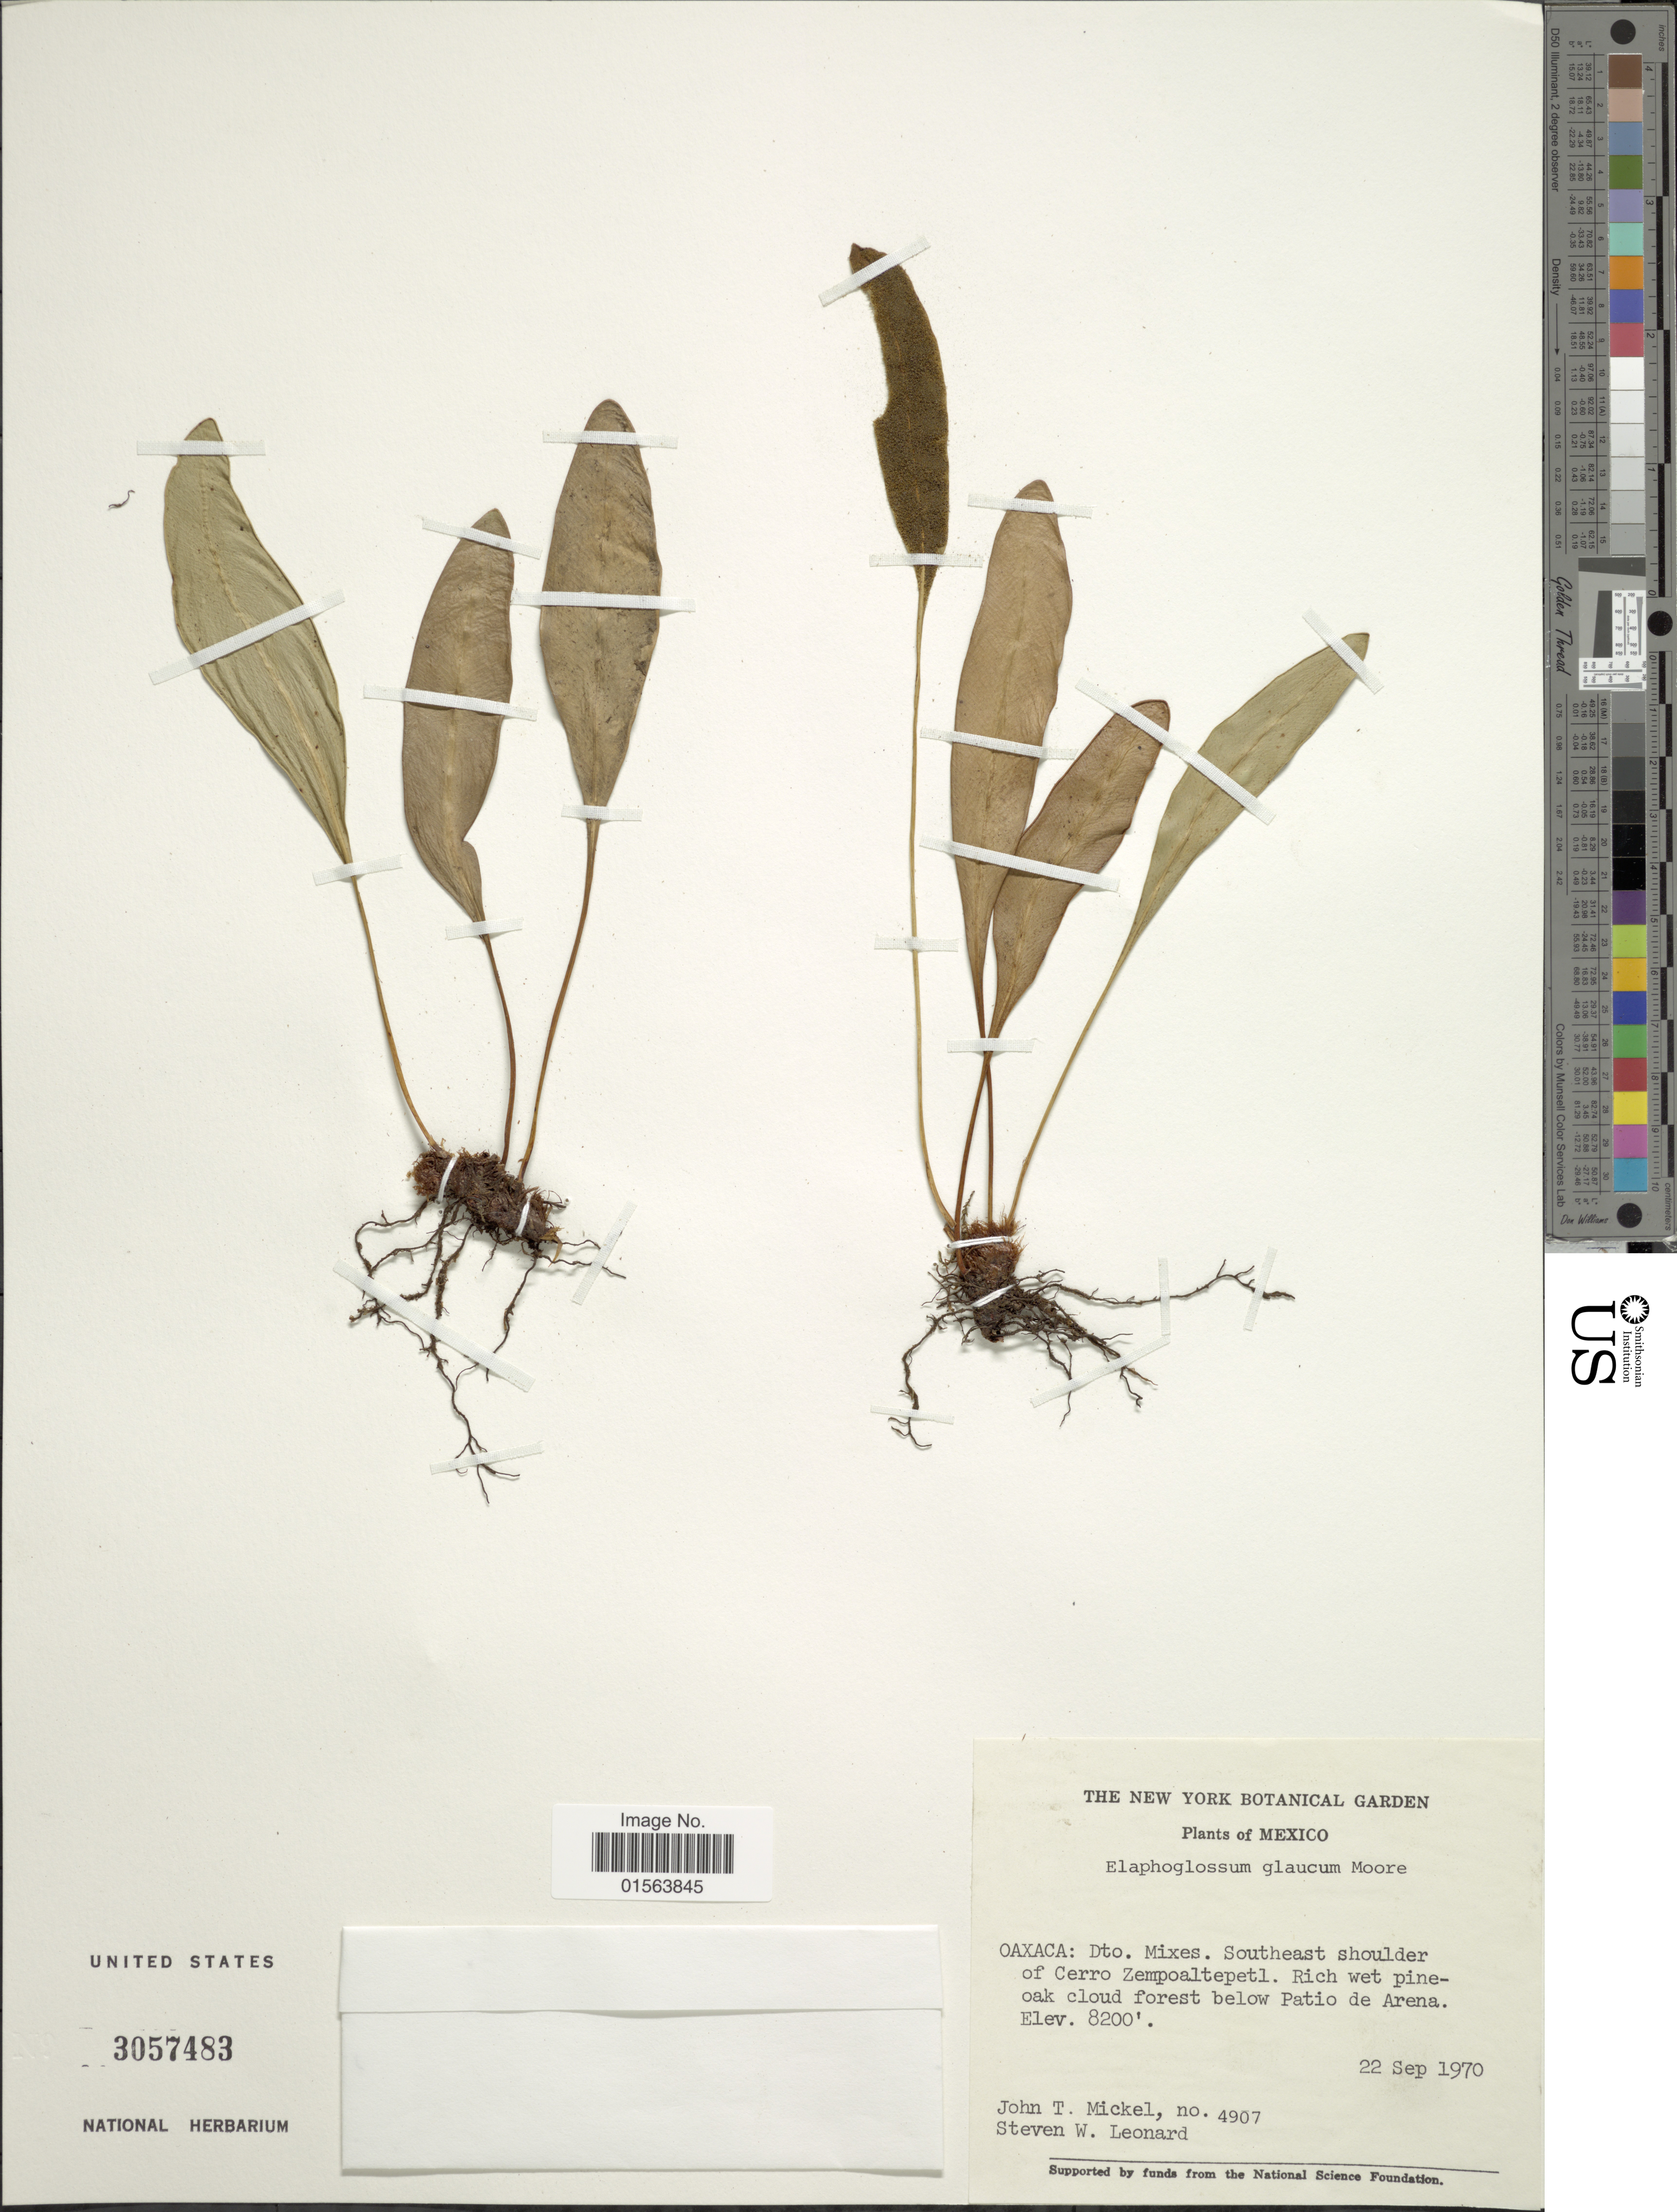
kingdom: Plantae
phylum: Tracheophyta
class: Polypodiopsida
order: Polypodiales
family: Dryopteridaceae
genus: Elaphoglossum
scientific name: Elaphoglossum glaucum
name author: T. Moore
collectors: J. T. Mickel & S. W. Leonard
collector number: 4907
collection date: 1970-09-22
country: Mexico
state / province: Oaxaca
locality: Oaxaca: Dto. Mixes, southeast shoulder of Cerro Zempoaltepetlm, below Patio de Arena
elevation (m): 2499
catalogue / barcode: US 3057483